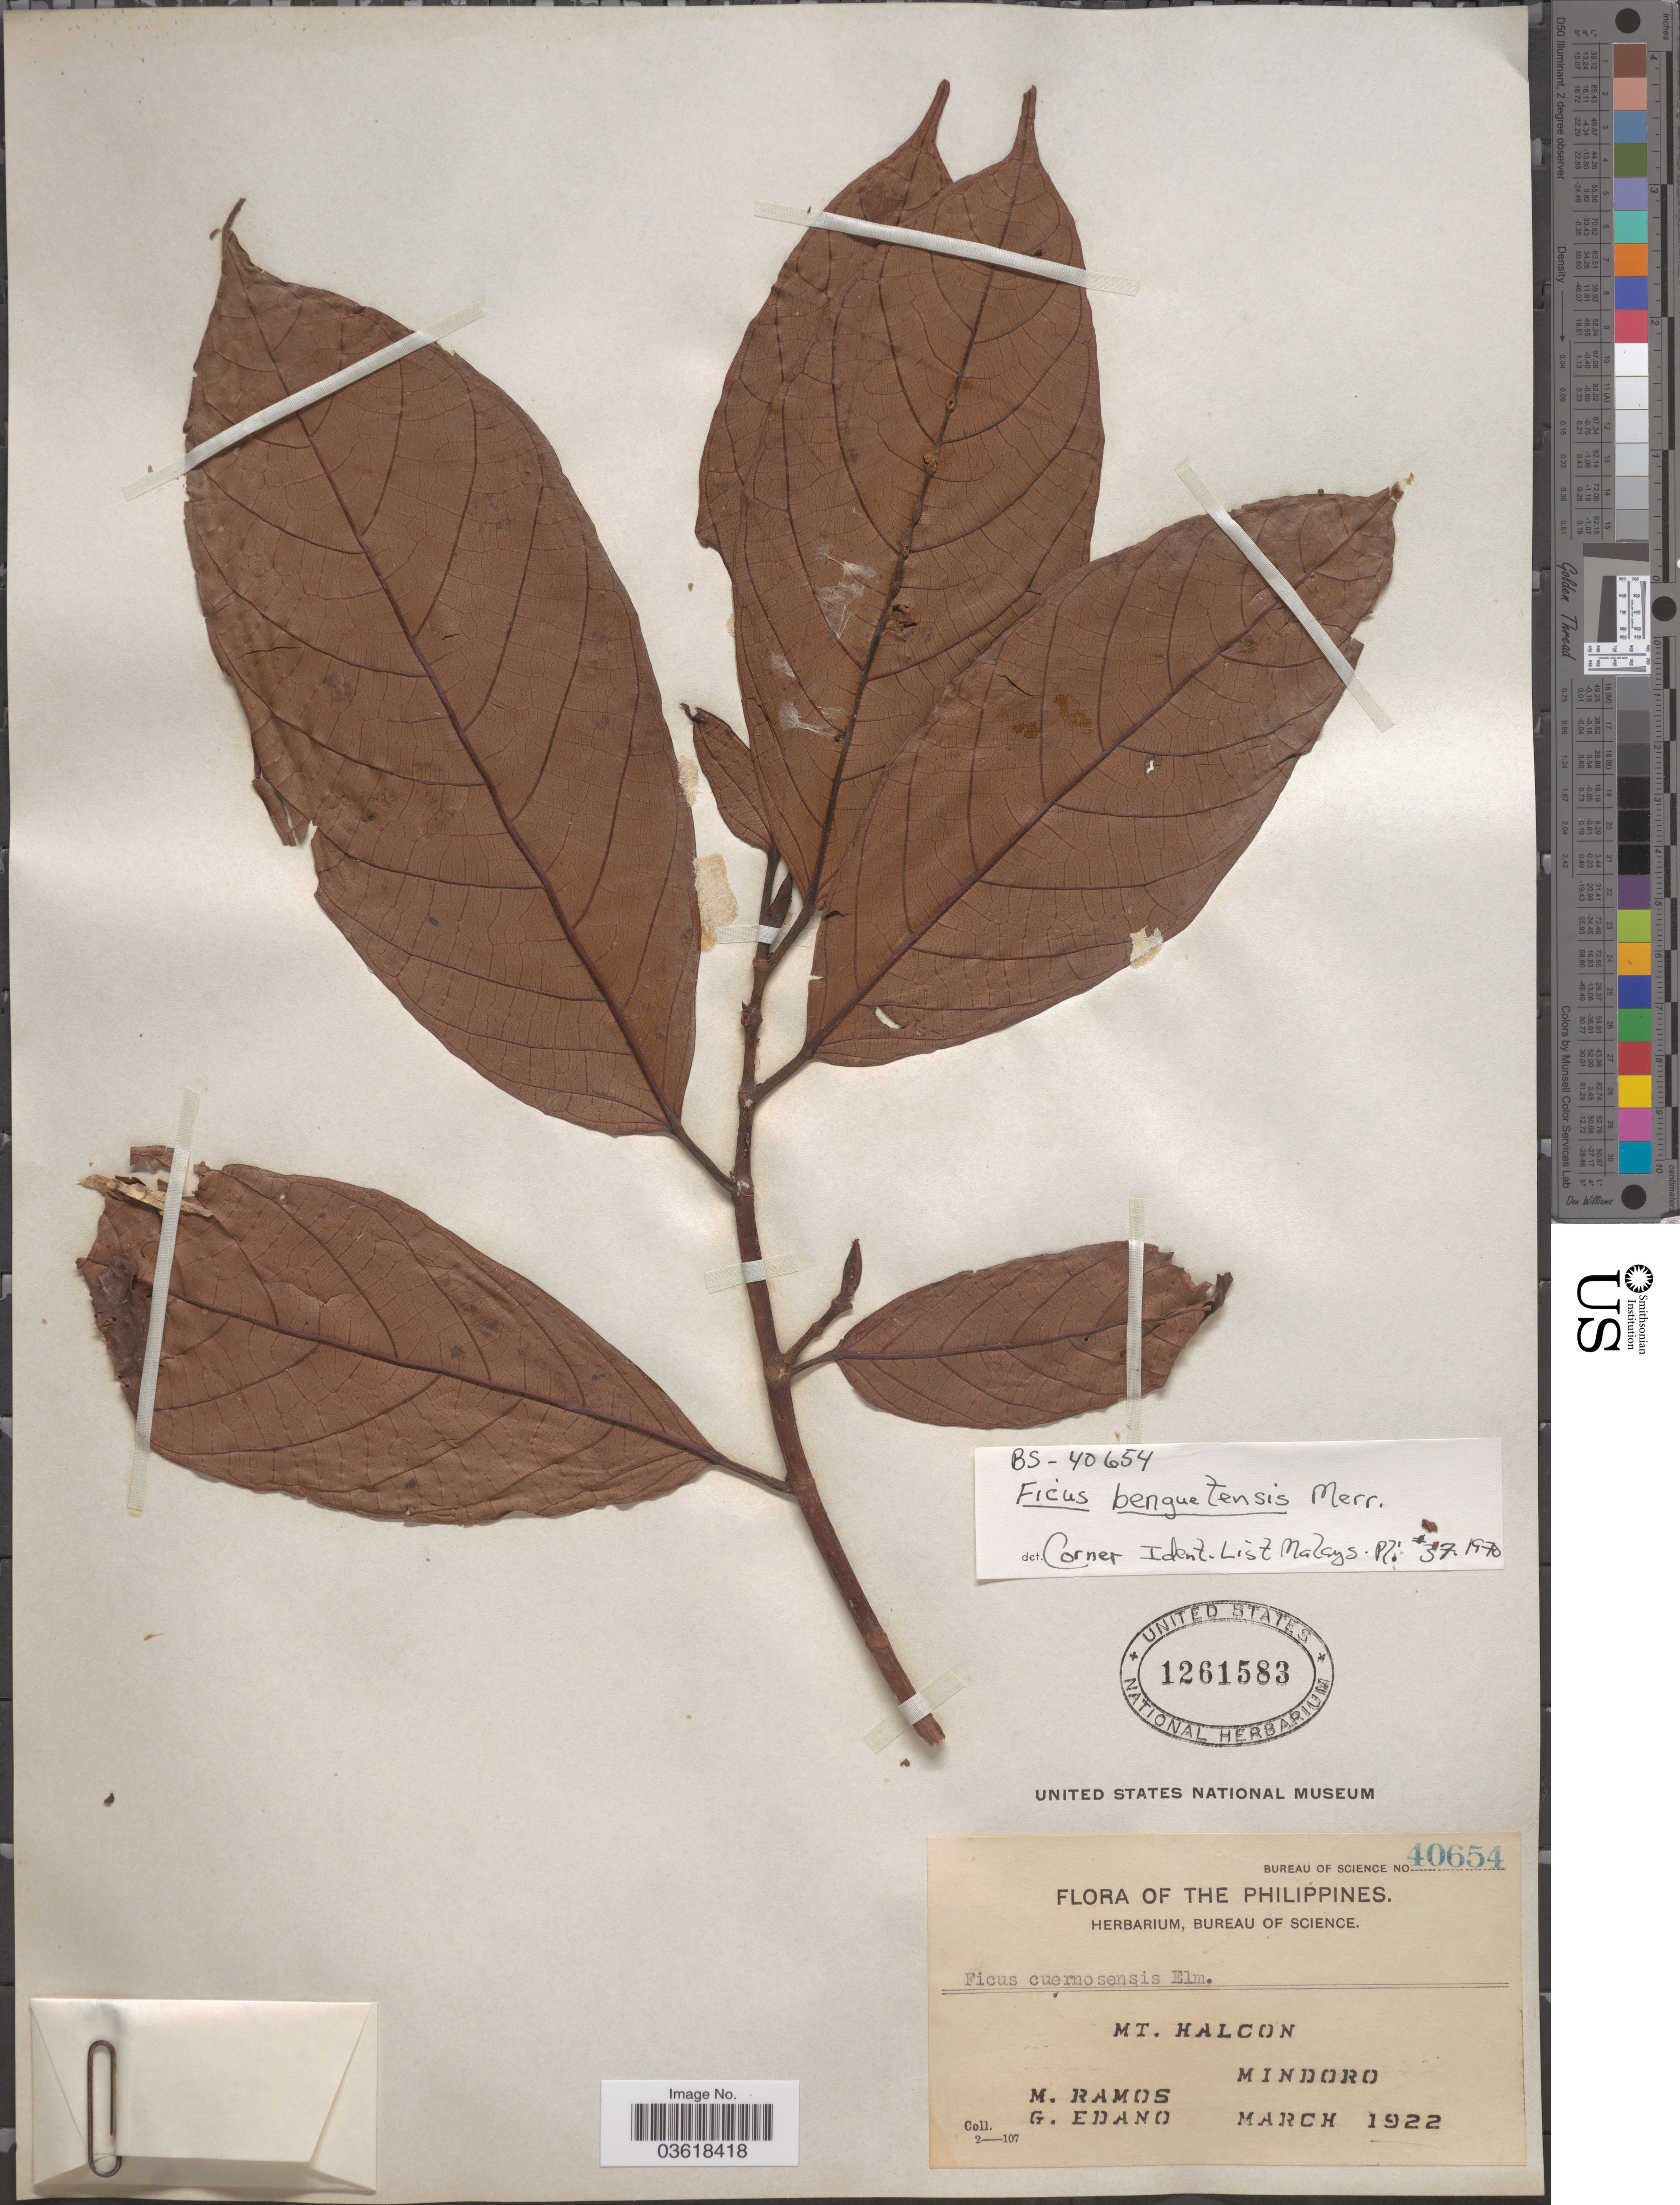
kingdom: Plantae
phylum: Tracheophyta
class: Magnoliopsida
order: Rosales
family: Moraceae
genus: Ficus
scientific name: Ficus benguetensis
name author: Merr.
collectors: M. Ramos & G. Edaño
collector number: Bureau of Science 40654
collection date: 1922-03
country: Philippines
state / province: Mimaropa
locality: Mt. Halcon. Mindoro.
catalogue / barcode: US 1261583